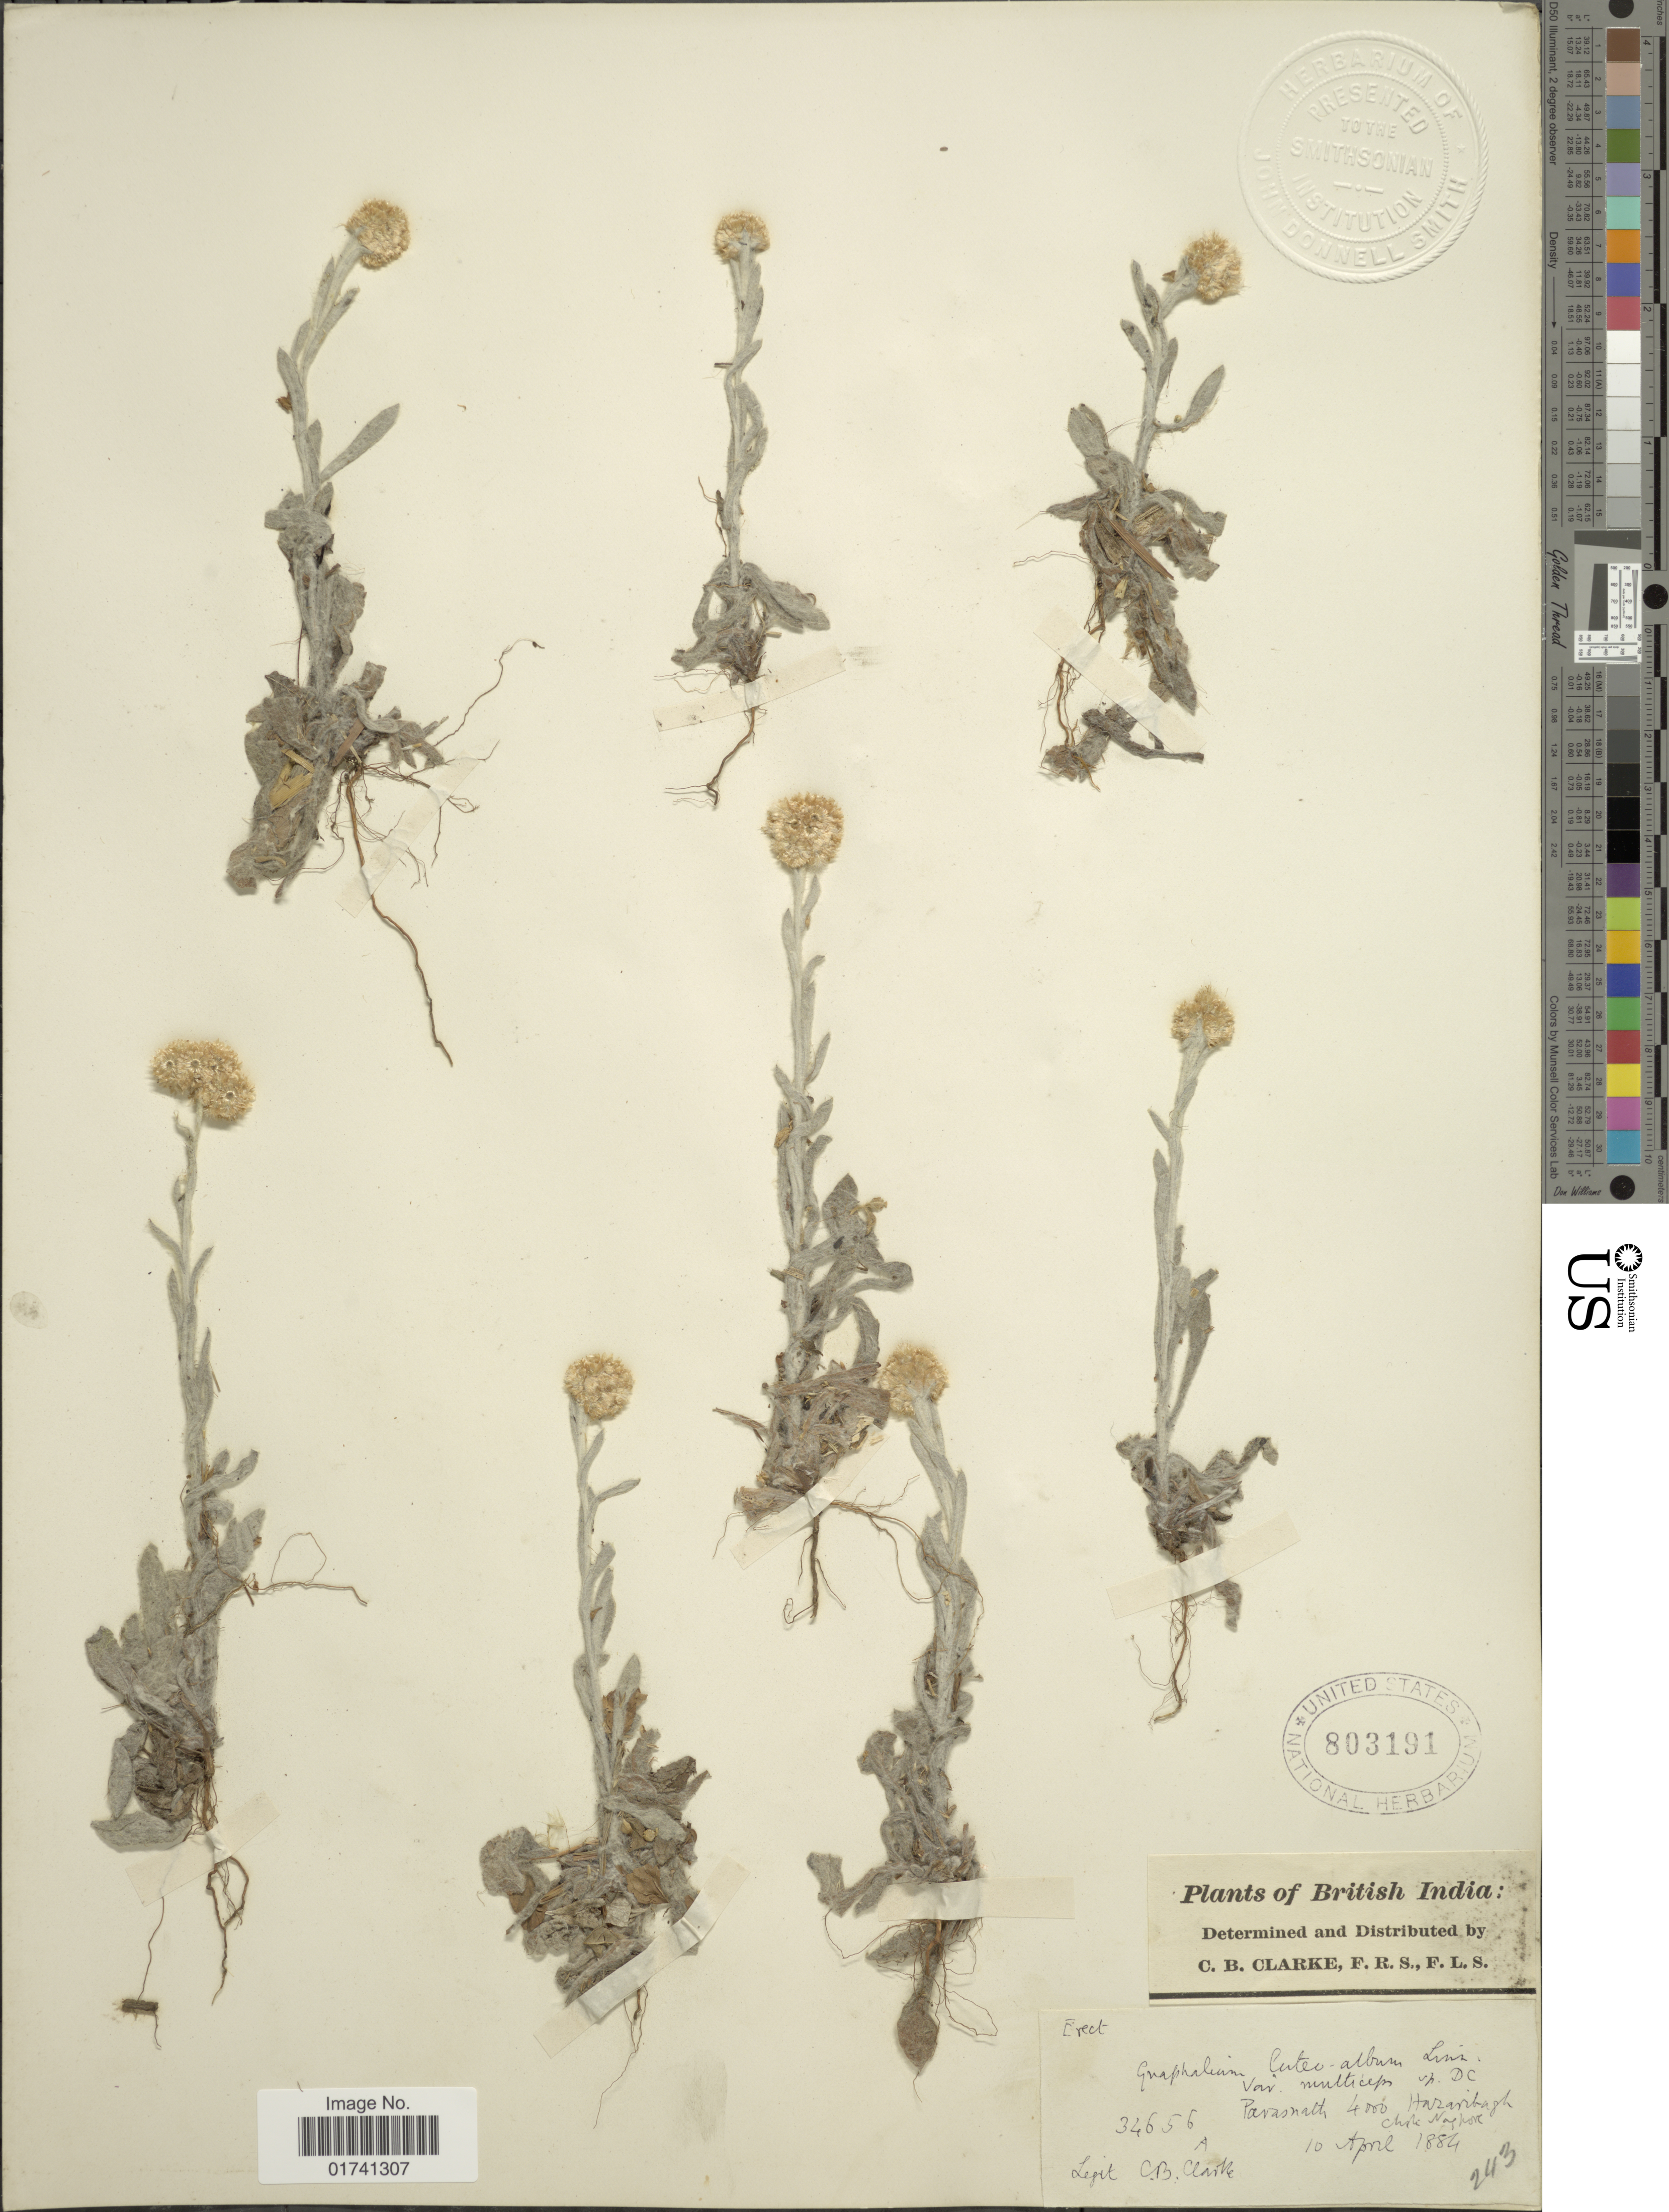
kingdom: Plantae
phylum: Tracheophyta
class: Magnoliopsida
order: Asterales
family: Asteraceae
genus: Laphangium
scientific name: Laphangium luteoalbum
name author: (L.) Tzvelev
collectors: C. B. Clarke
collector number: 34656A?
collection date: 1884-04-10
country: India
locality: British India, Parasnath, Hazaribagh Chota Nagpore.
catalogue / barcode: US 803191